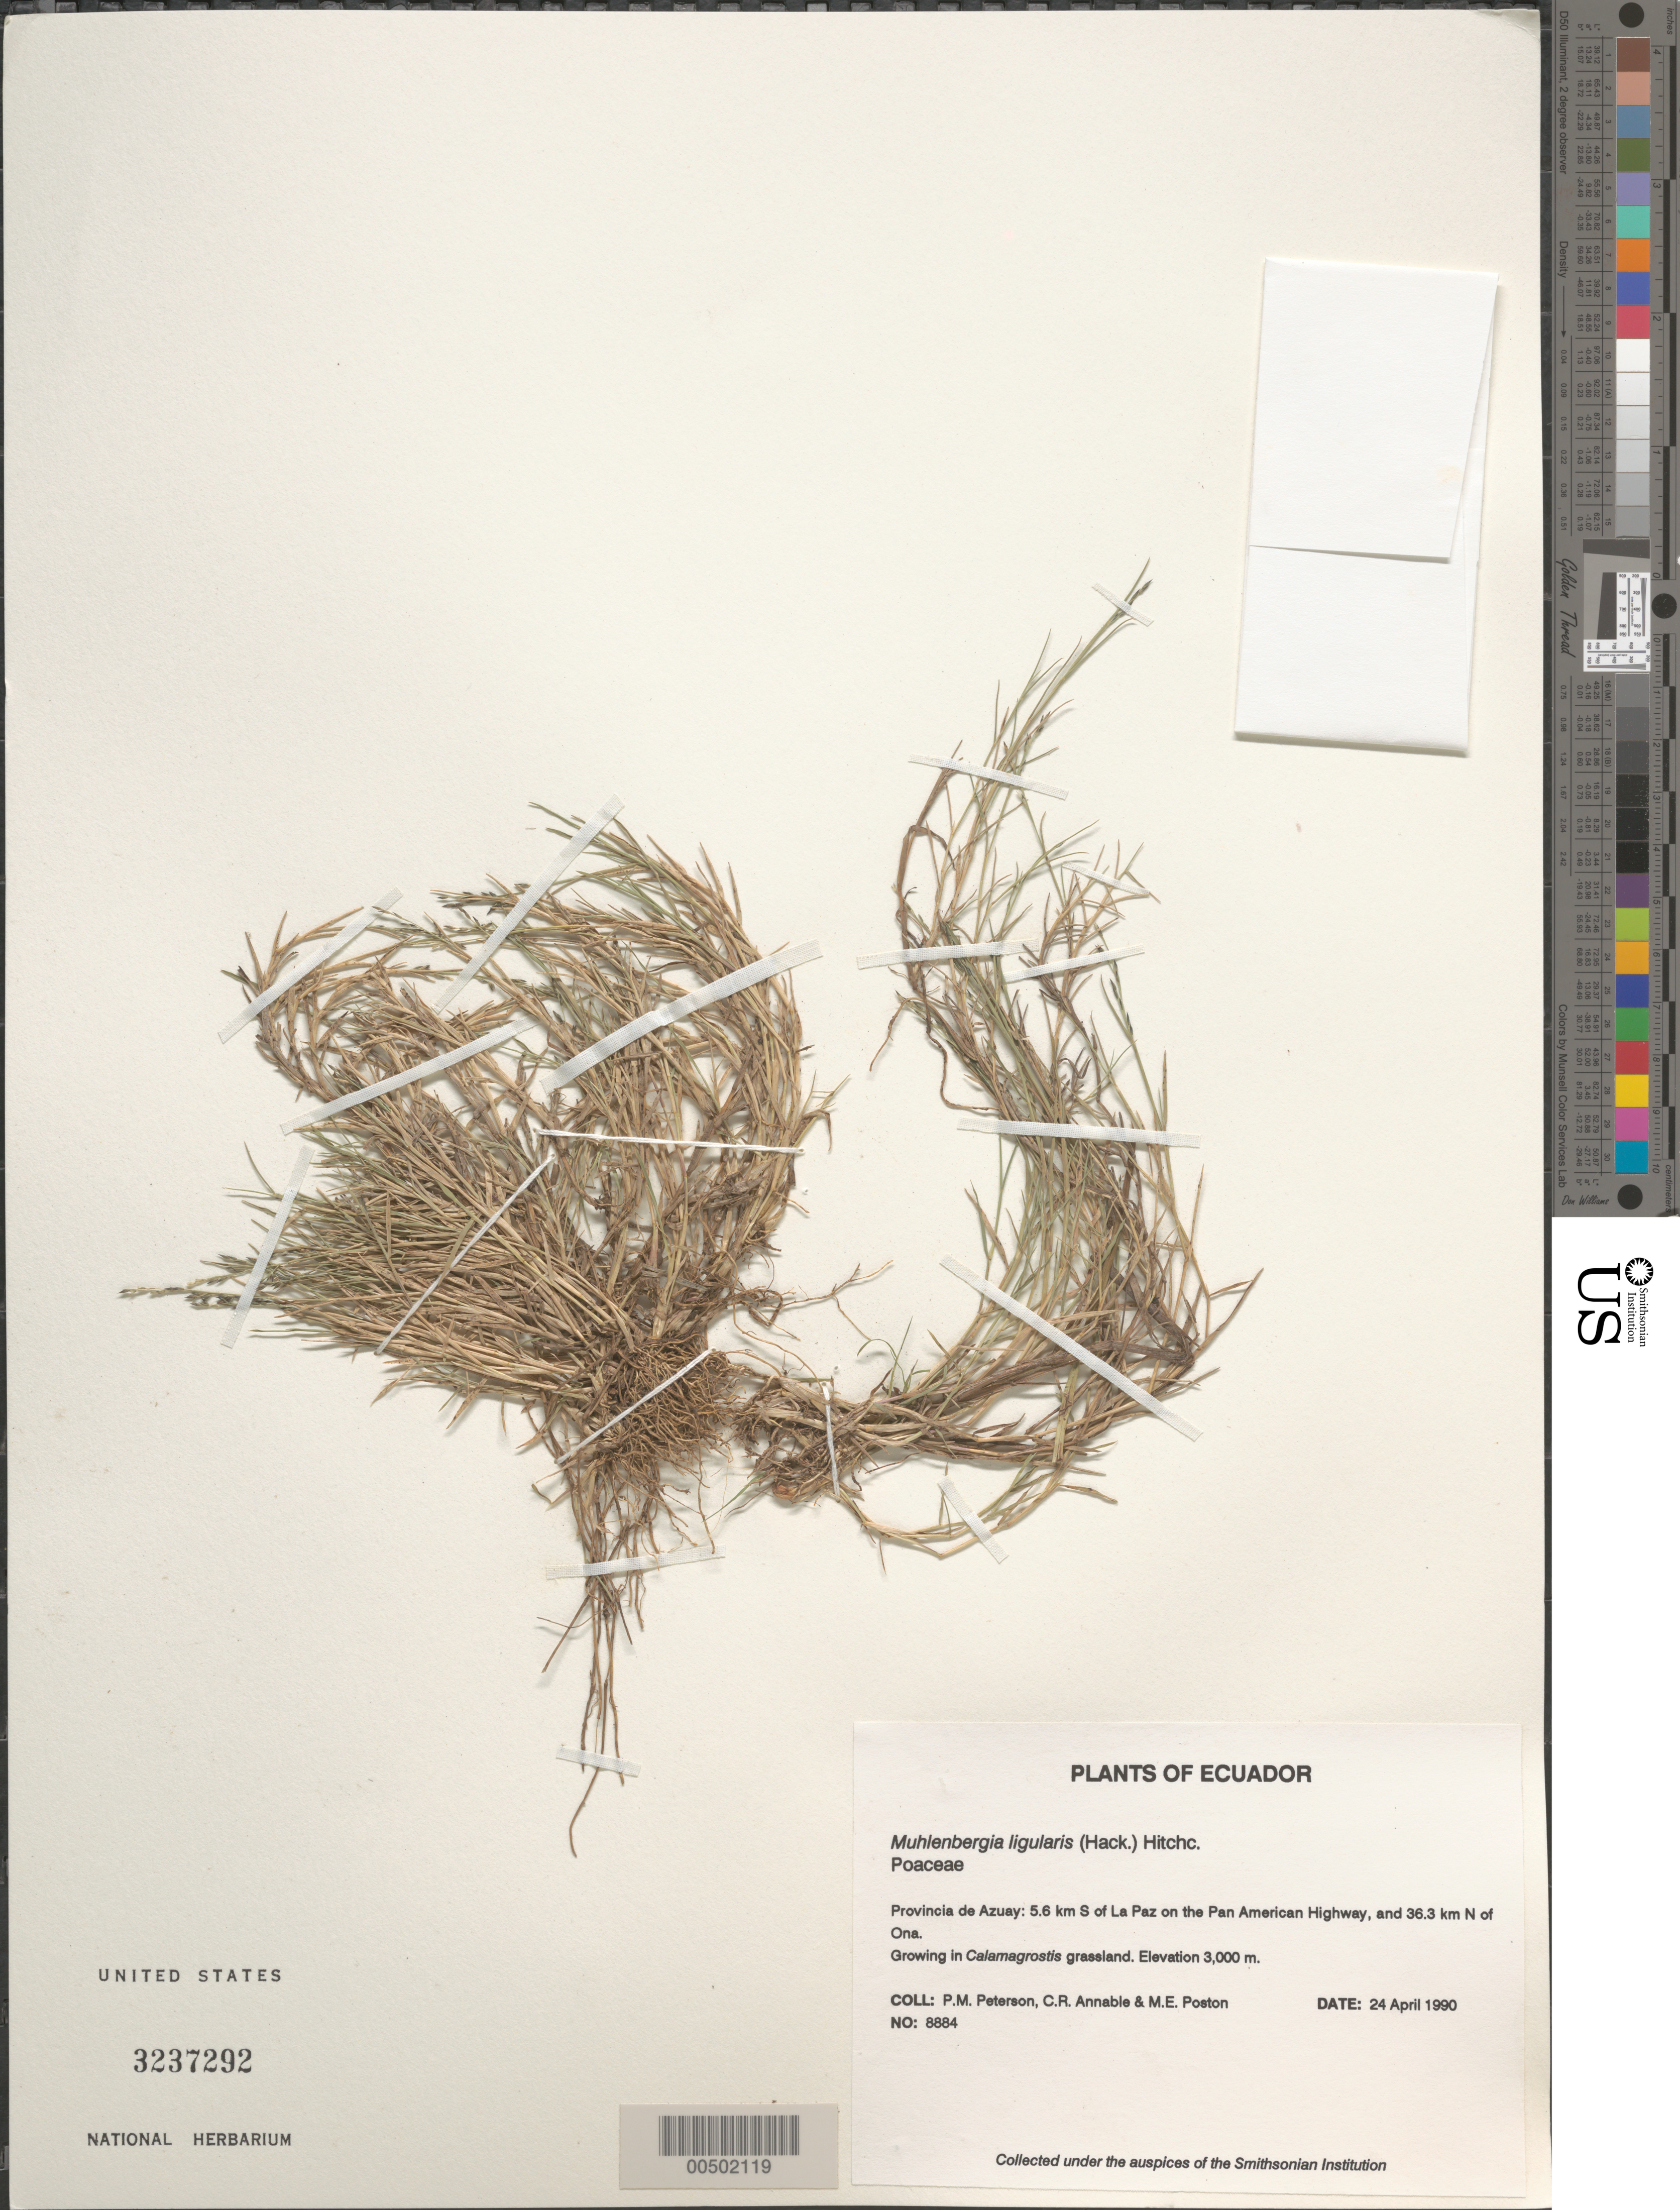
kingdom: Plantae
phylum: Tracheophyta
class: Liliopsida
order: Poales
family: Poaceae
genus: Muhlenbergia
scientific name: Muhlenbergia ligularis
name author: (Hack.) Hitchc.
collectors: P. M. Peterson, C. R. Annable & M. Poston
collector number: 08884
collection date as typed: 24 Apr 1990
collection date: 1990-04-24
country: Ecuador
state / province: Azuay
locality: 5.6 km S of La Paz on the Pan American Highway, and 36.3 km N of Ona.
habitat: Growing in Calamagrostis grassland.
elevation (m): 3000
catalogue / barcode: US 3237292